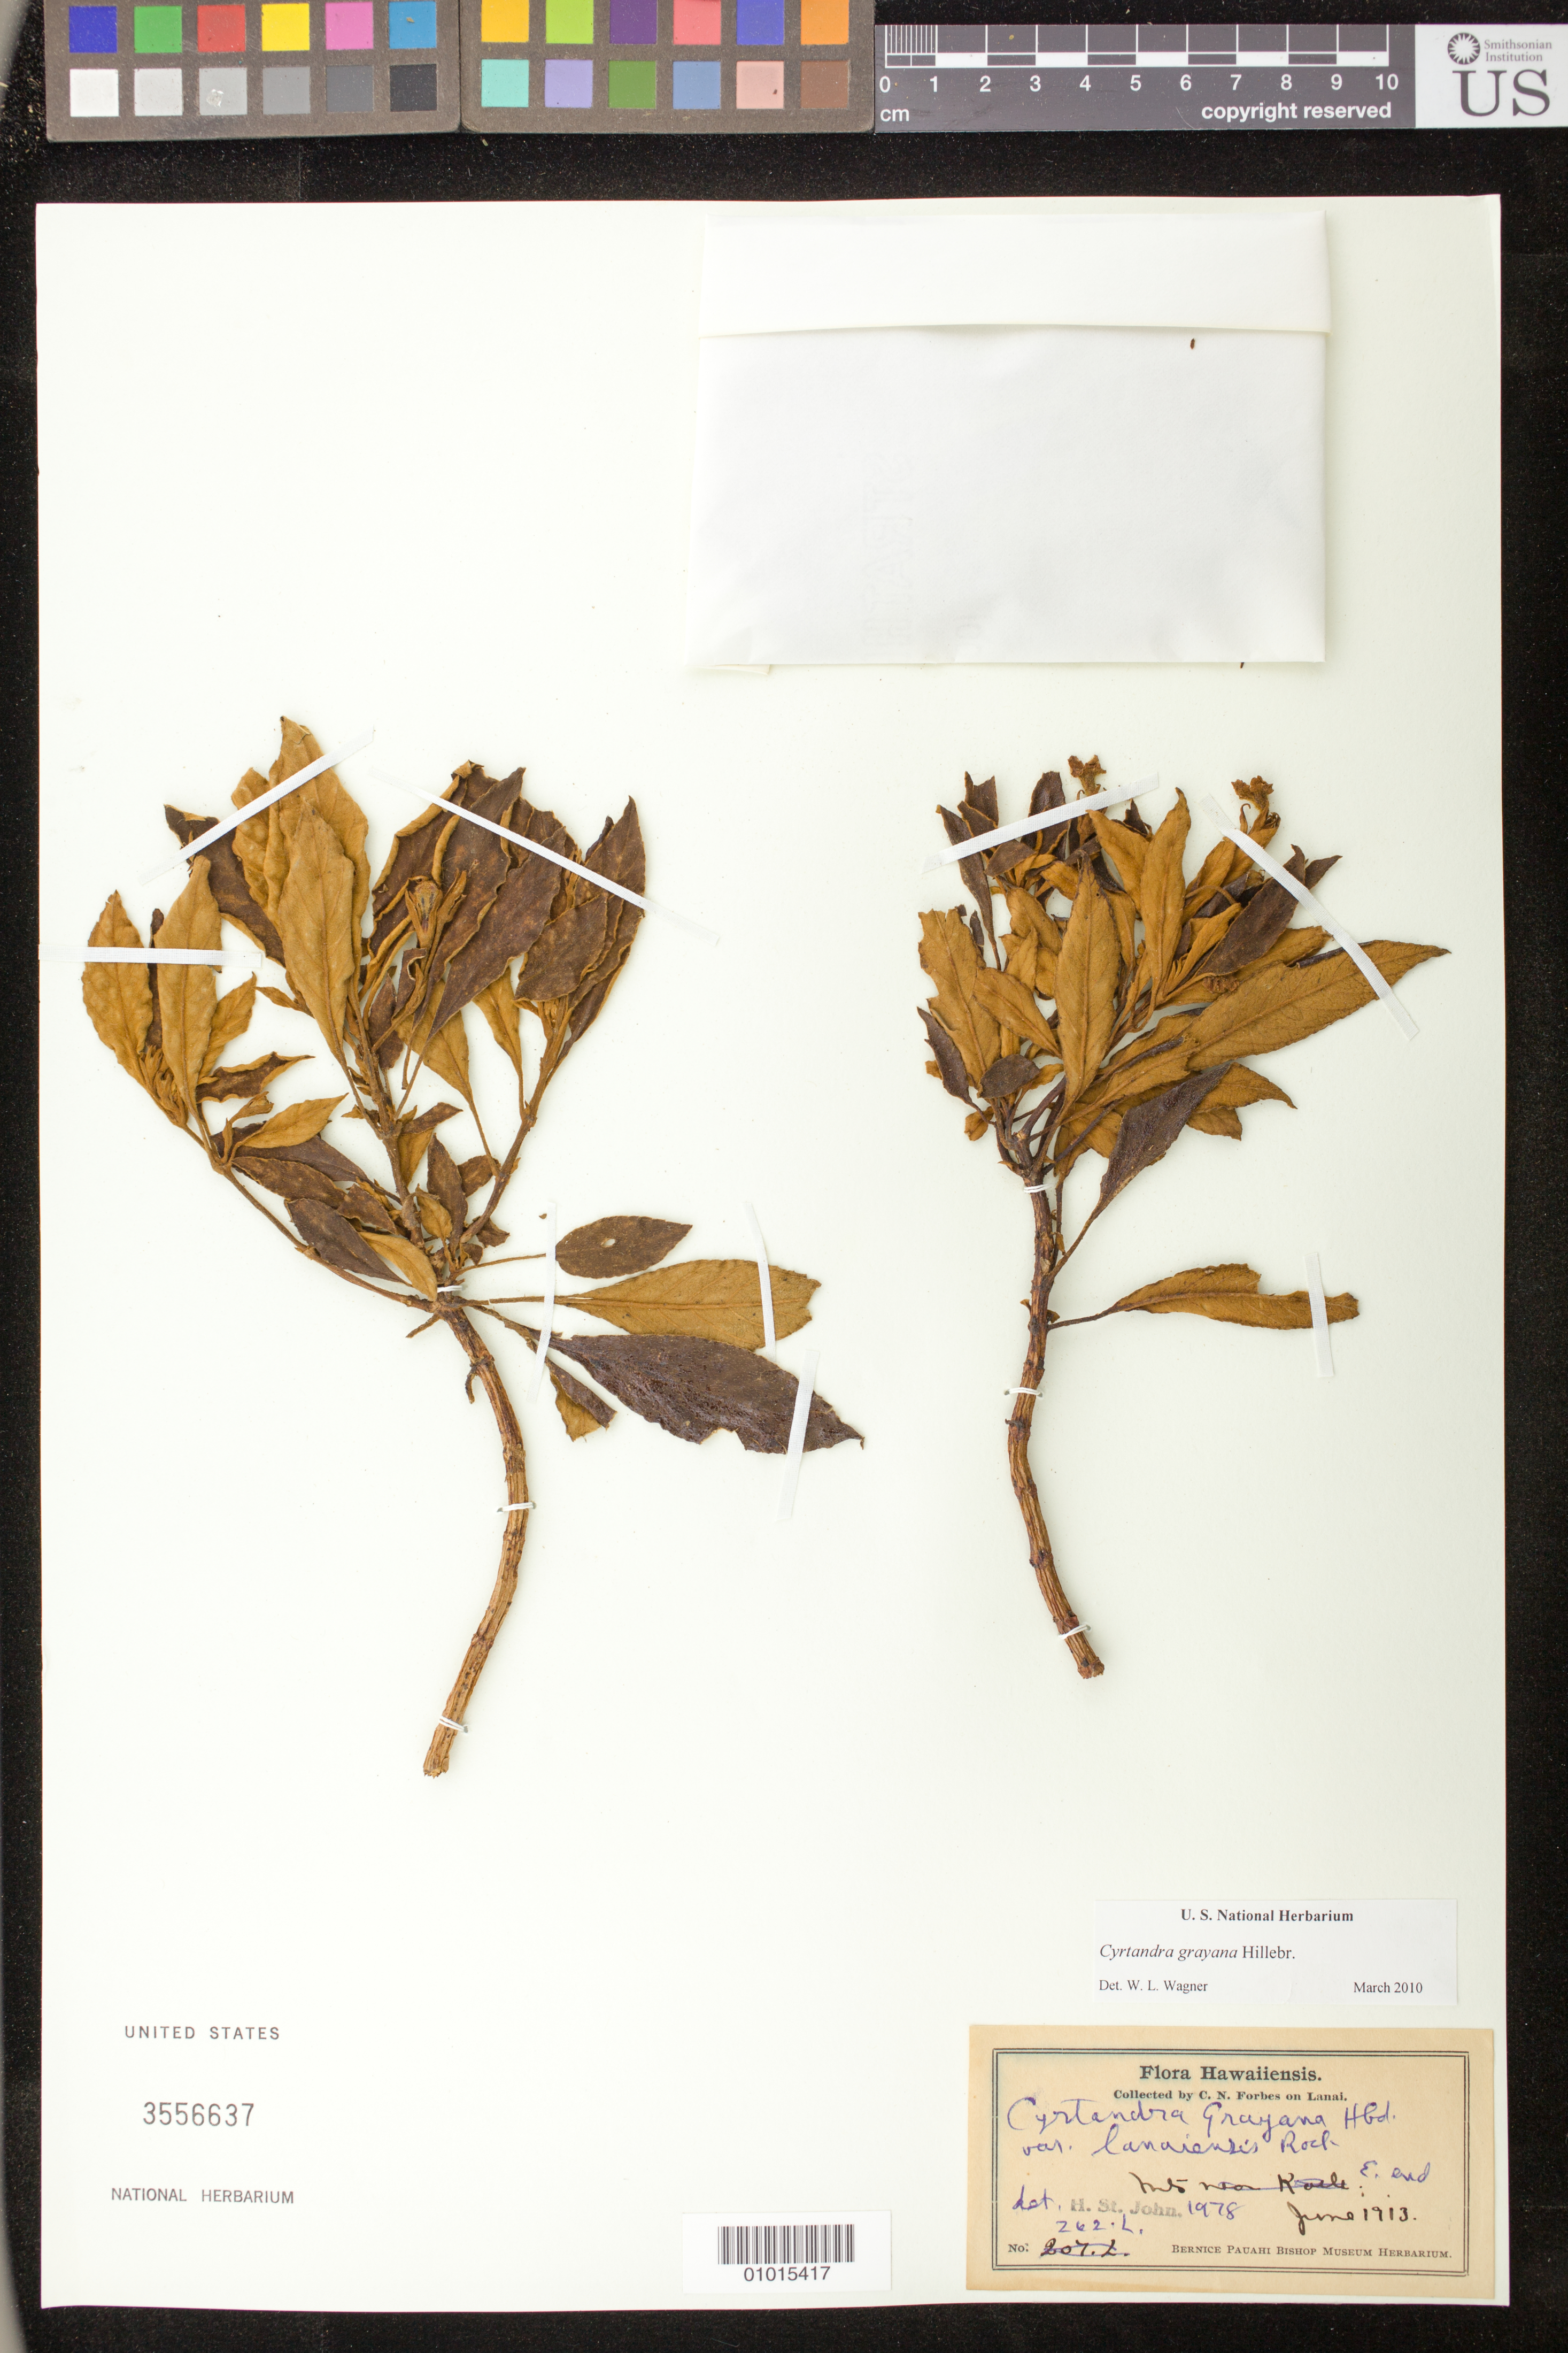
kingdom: Plantae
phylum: Tracheophyta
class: Magnoliopsida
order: Lamiales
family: Gesneriaceae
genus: Cyrtandra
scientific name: Cyrtandra grayana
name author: Hillebr.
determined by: Wagner, W. L., (BOT), Smithsonian Institution - National Museum of Natural History (UNITED STATES)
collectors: C. N. Forbes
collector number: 262.L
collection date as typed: Jun 1913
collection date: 1913-06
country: United States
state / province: Hawaii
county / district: Maui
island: Lana'i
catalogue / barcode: US 3556637